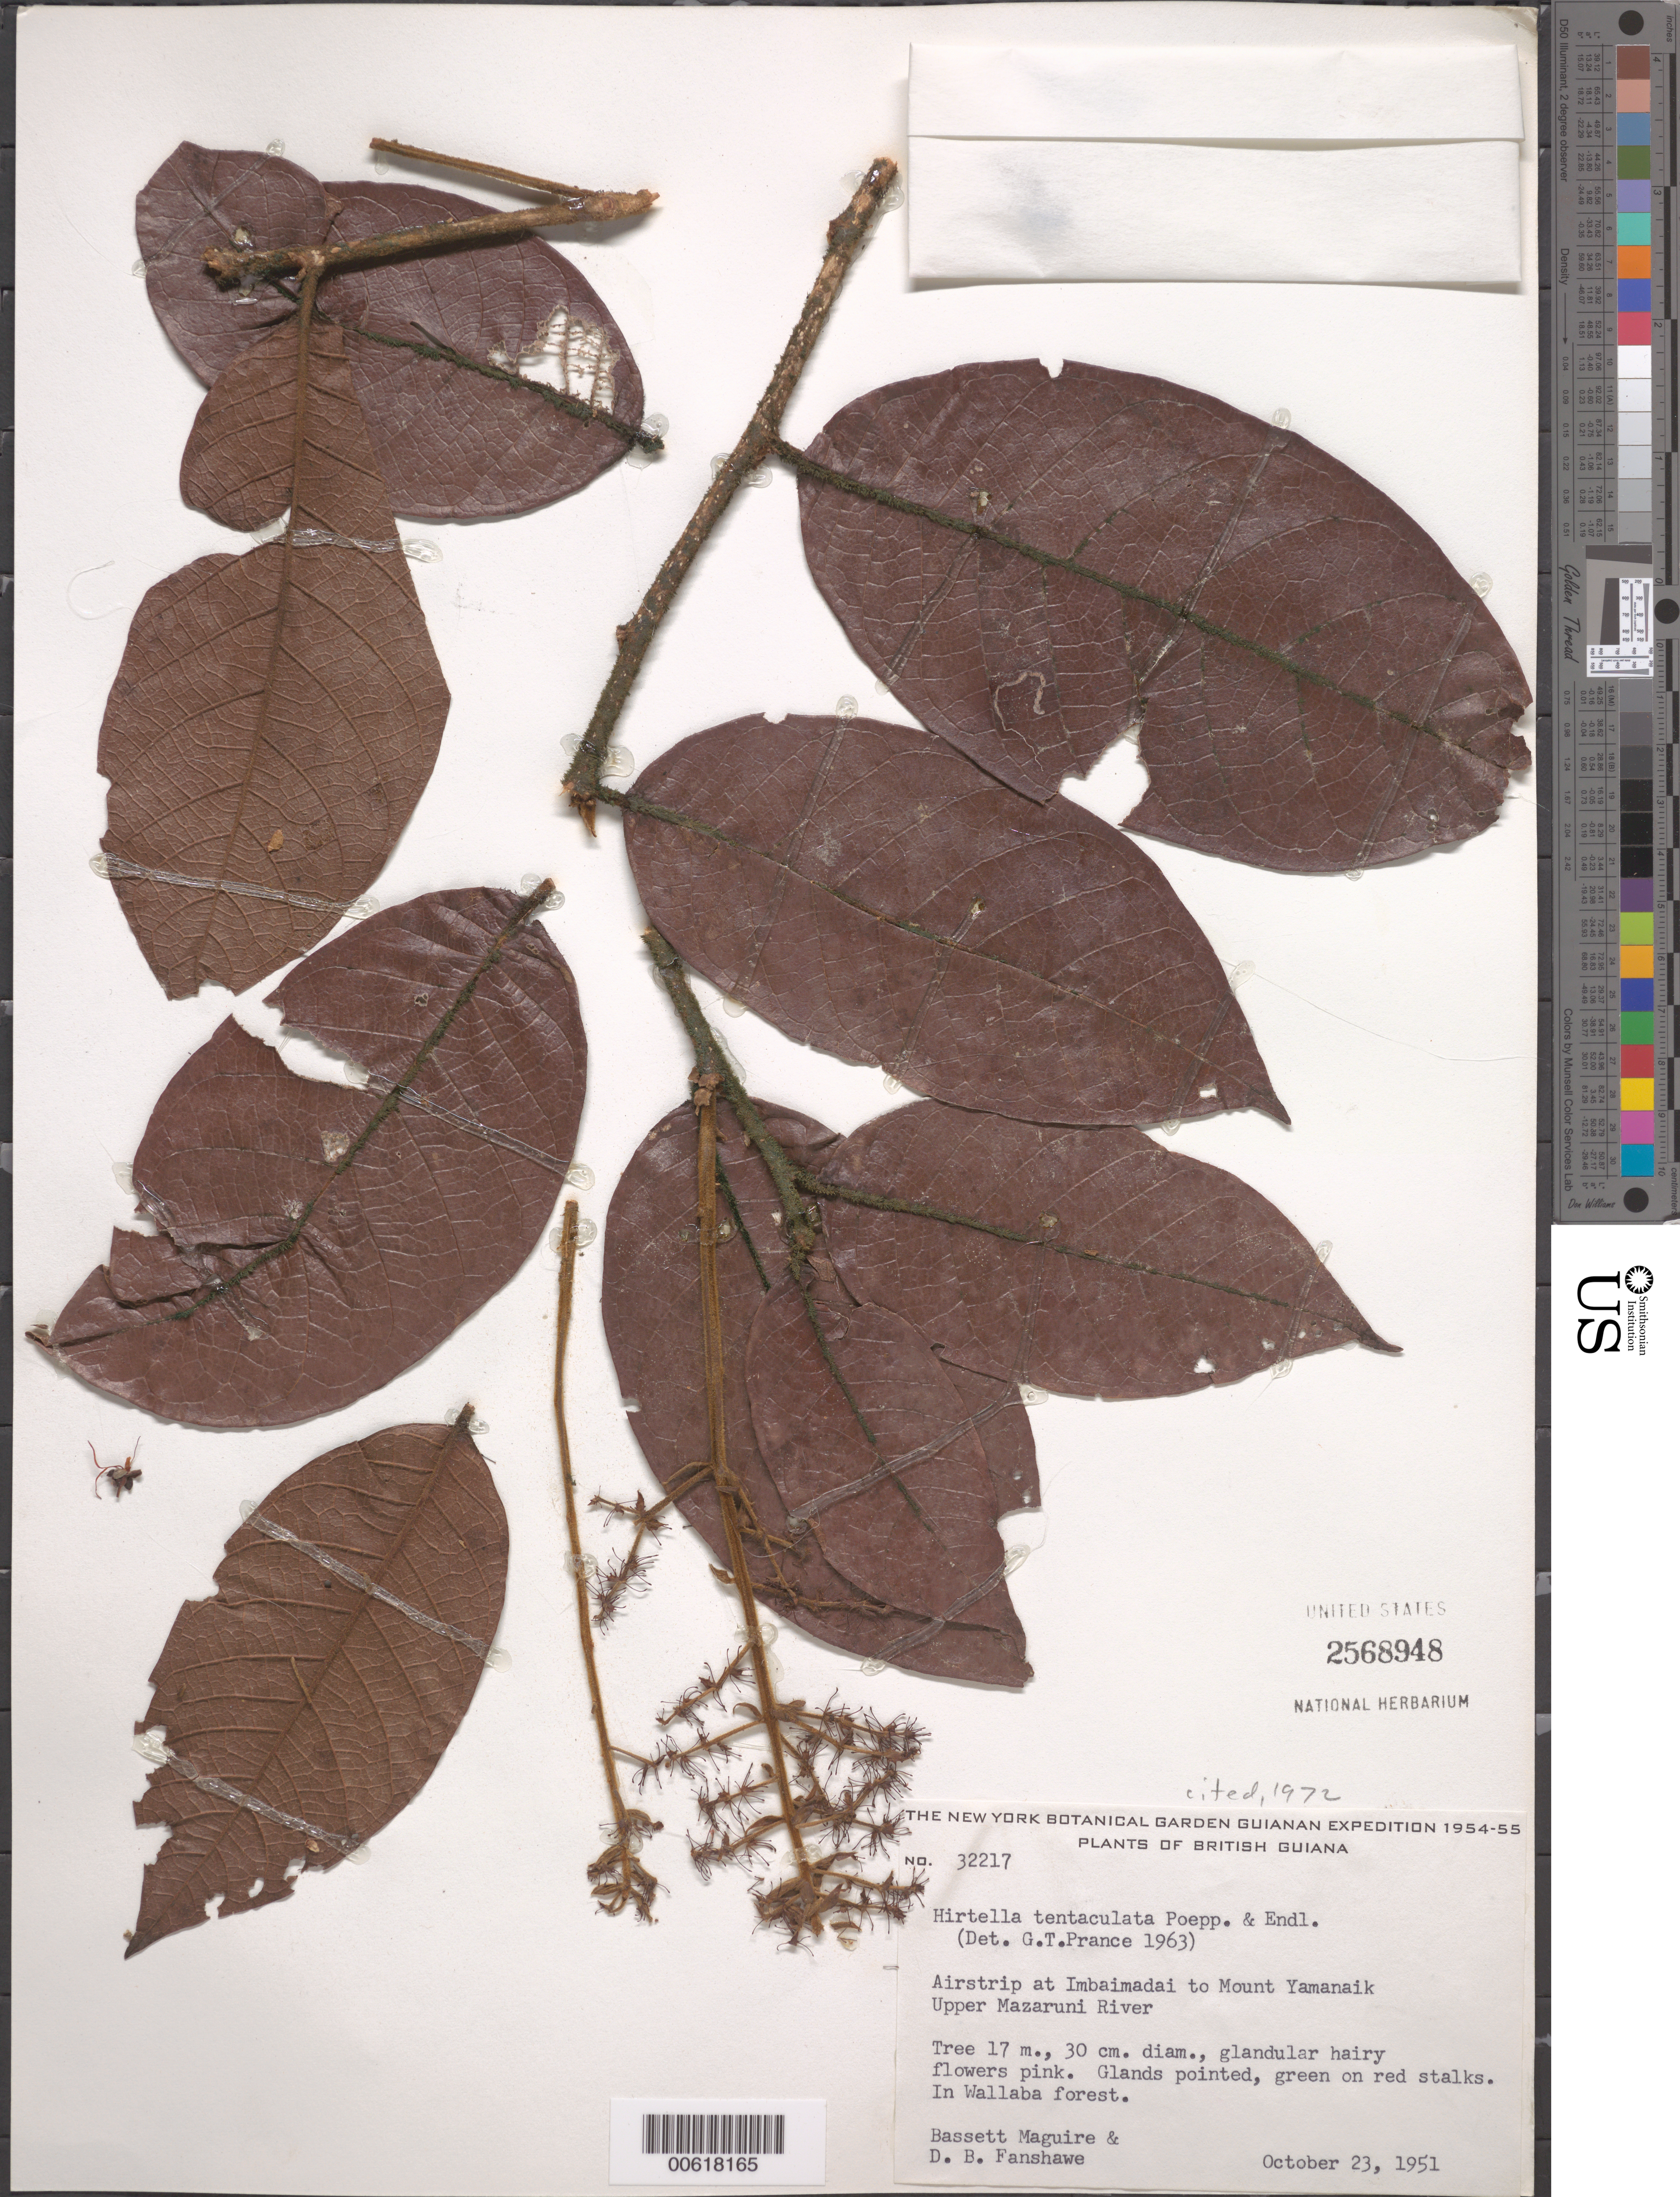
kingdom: Plantae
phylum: Tracheophyta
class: Magnoliopsida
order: Malpighiales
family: Chrysobalanaceae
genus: Hirtella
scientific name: Hirtella tentaculata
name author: Poepp.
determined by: Prance, G. T.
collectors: B. Maguire & D. B. Fanshawe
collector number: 32217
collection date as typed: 23-Oct-51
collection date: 1951-10-23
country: Guyana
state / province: Cuyuni-Mazaruni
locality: Imbaimadai Savannas, Pakaraima Mts., Upper Mazaruni River, between Imbaimadai airstrip and Mt. Yamanaik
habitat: Wallaba forest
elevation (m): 1200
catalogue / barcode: US 2568948